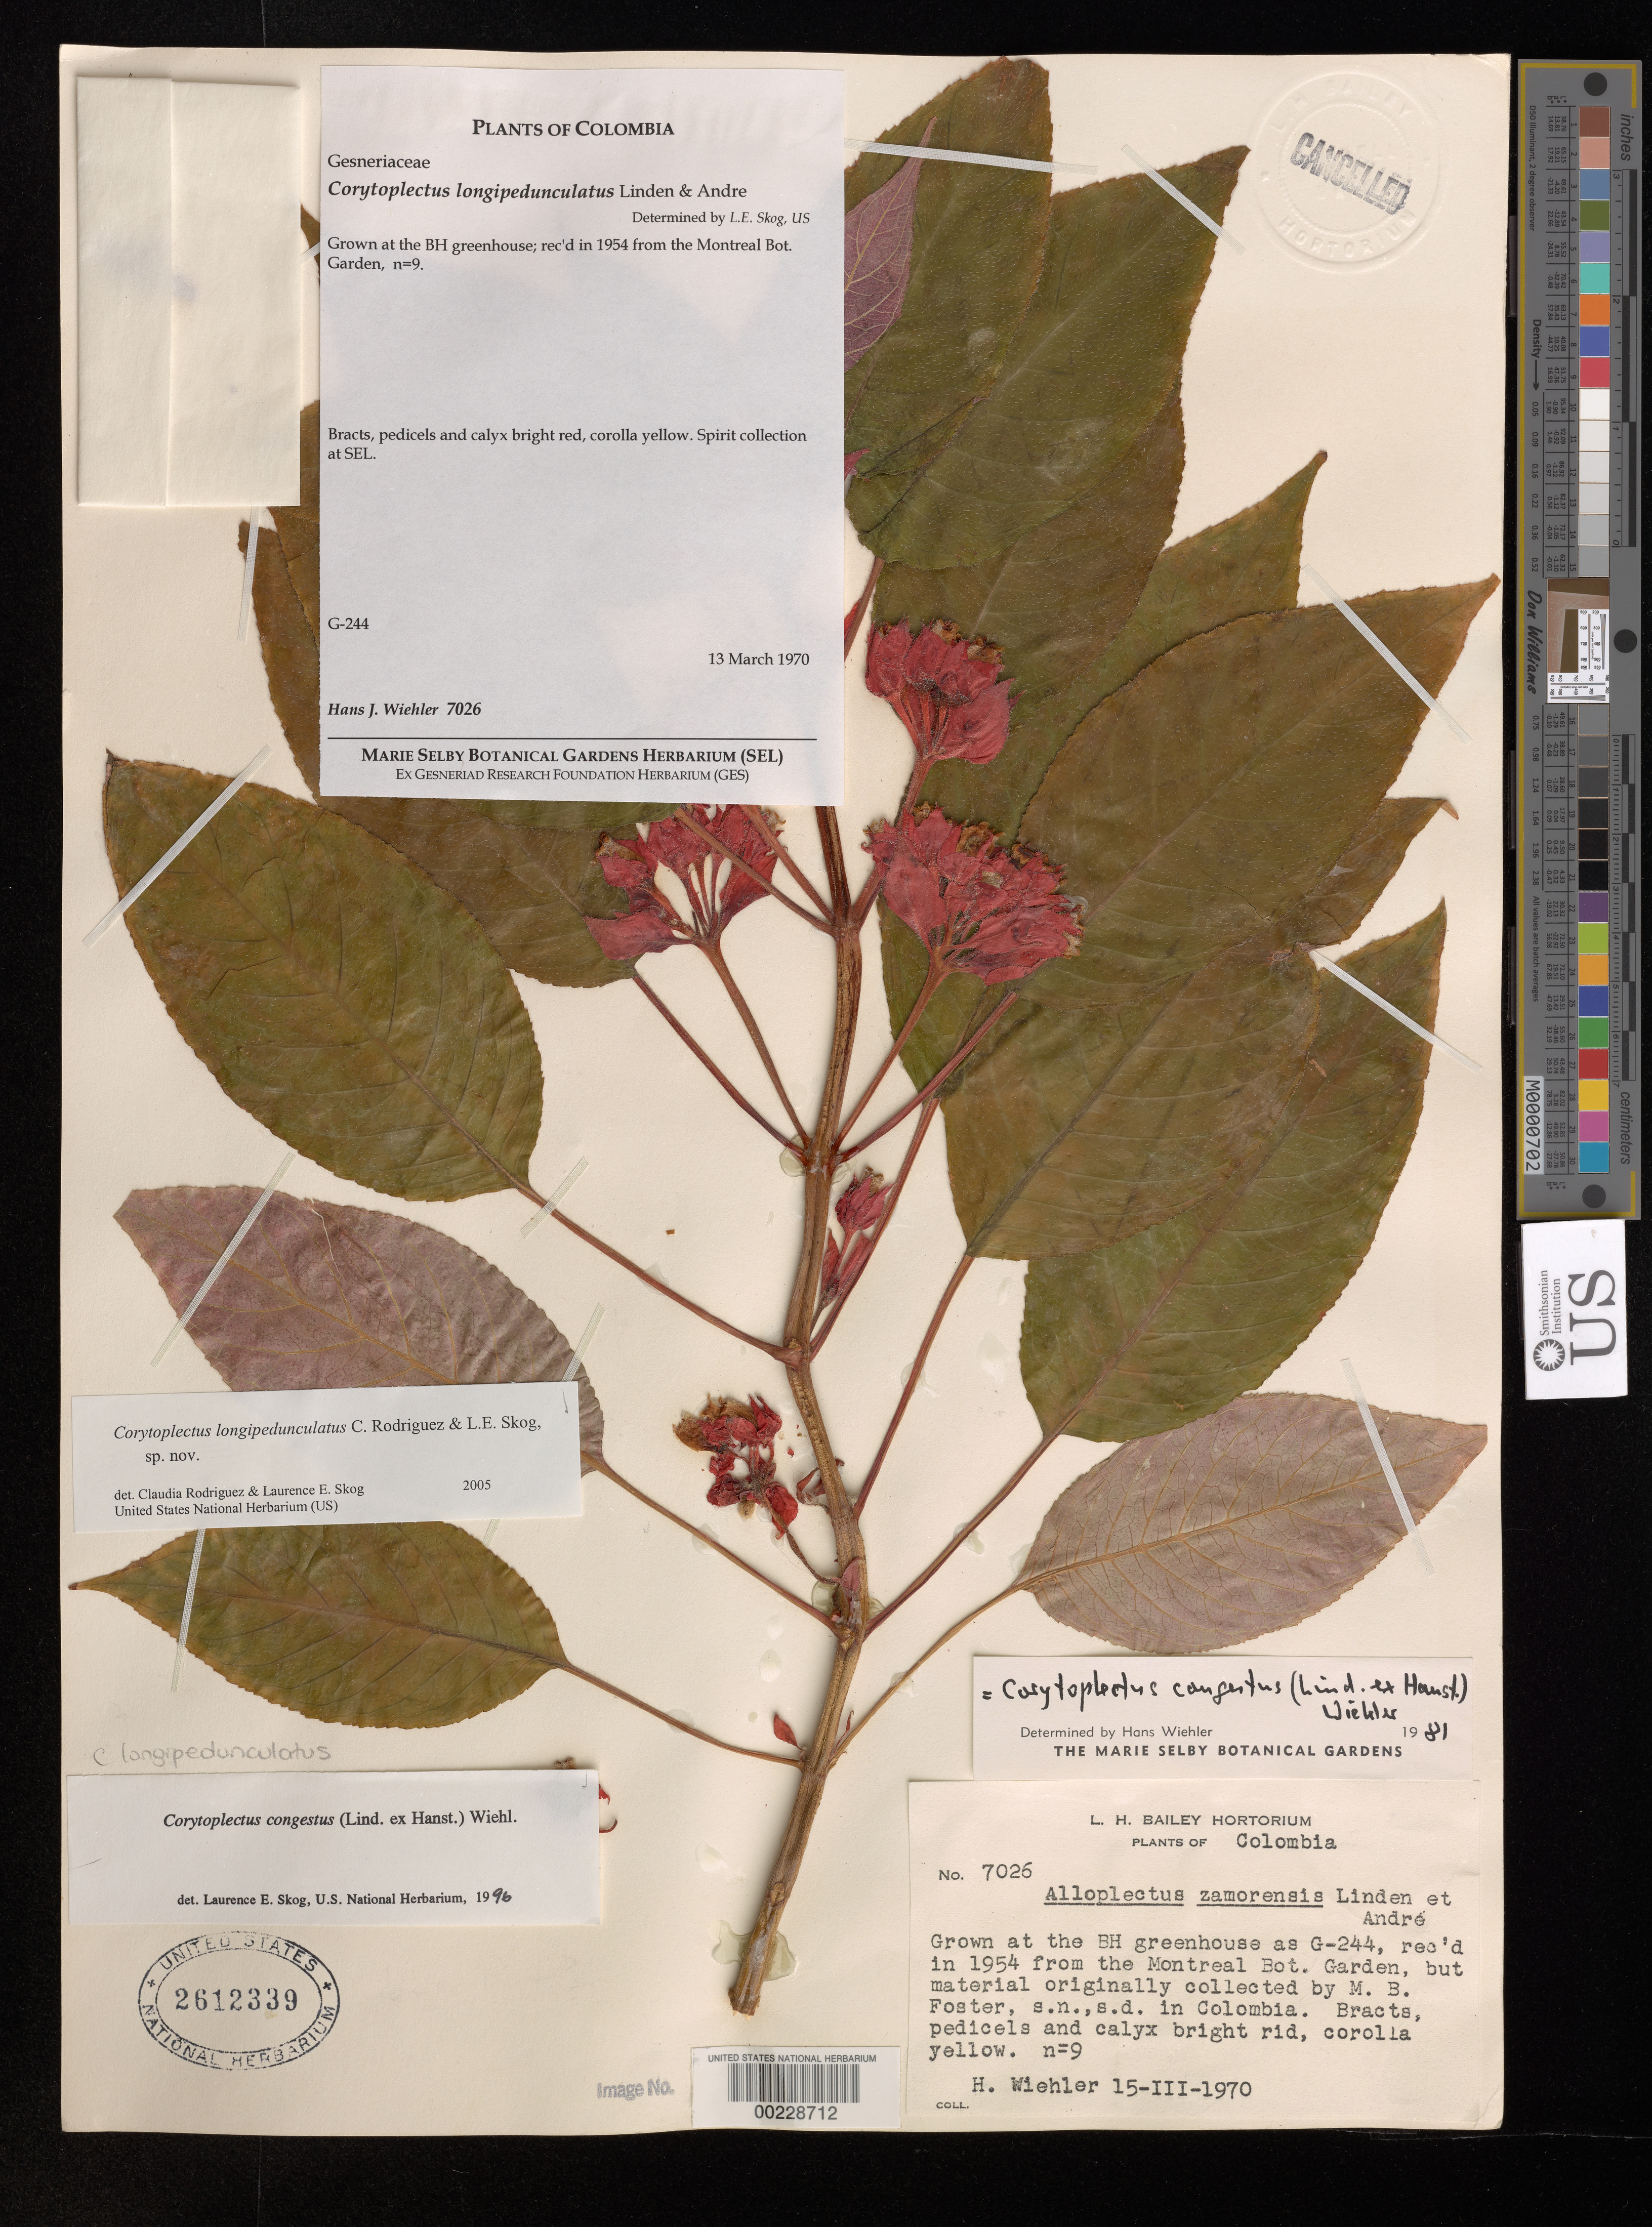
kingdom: Plantae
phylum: Tracheophyta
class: Magnoliopsida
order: Lamiales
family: Gesneriaceae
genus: Corytoplectus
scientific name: Corytoplectus longipedunculatus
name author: Rodr.-Flores & L.E. Skog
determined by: Rodríguez-Flores, C. I.; Skog, L. E.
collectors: H. J. Wiehler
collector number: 7026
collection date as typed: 13 Mar 1970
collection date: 1970-03-13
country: United States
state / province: New York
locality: Ithaca. Cornell University, Bailey Hortorium greenhouse.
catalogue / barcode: US 2612339